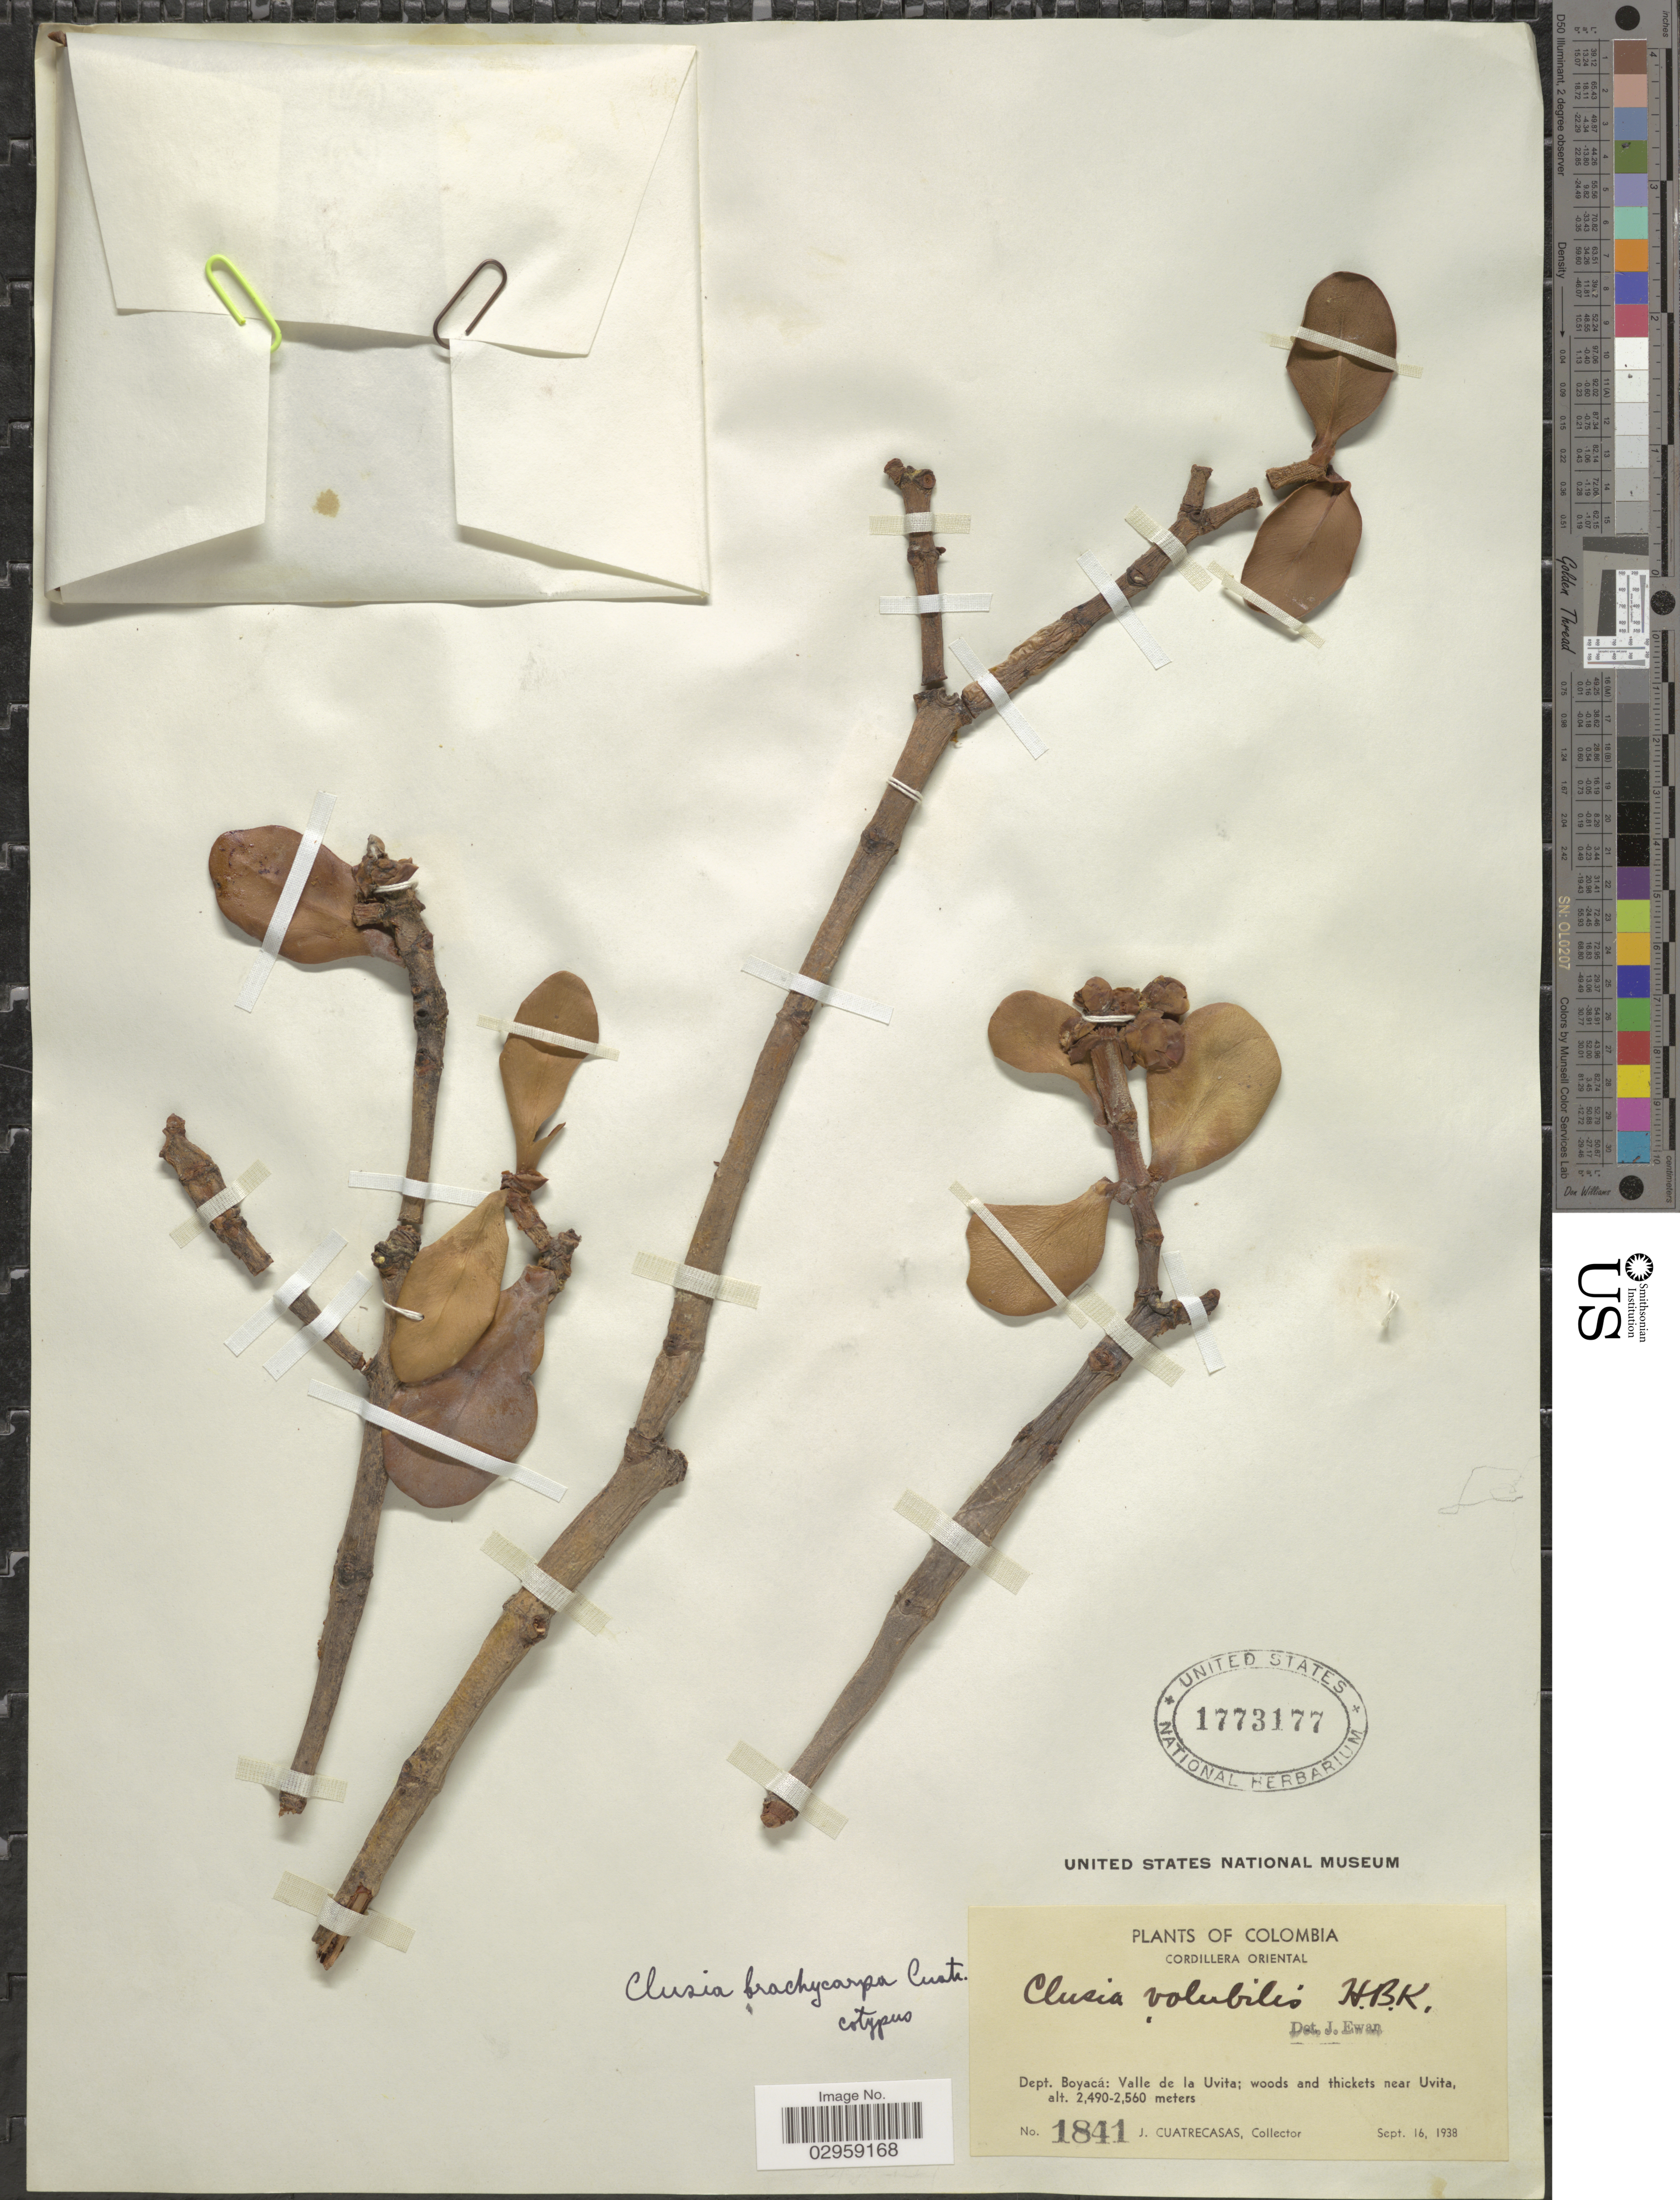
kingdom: Plantae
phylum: Tracheophyta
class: Magnoliopsida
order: Malpighiales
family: Clusiaceae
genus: Clusia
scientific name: Clusia brachycarpa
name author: Cuatrec.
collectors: J. Cuatrecasas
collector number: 1841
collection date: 1938-09-16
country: Colombia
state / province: Boyacá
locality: Cordillera Oriental. Dept. Boyacá: Valle de la Uvita; woods and thickets near Uvita.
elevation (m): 2490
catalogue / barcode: US 1773177